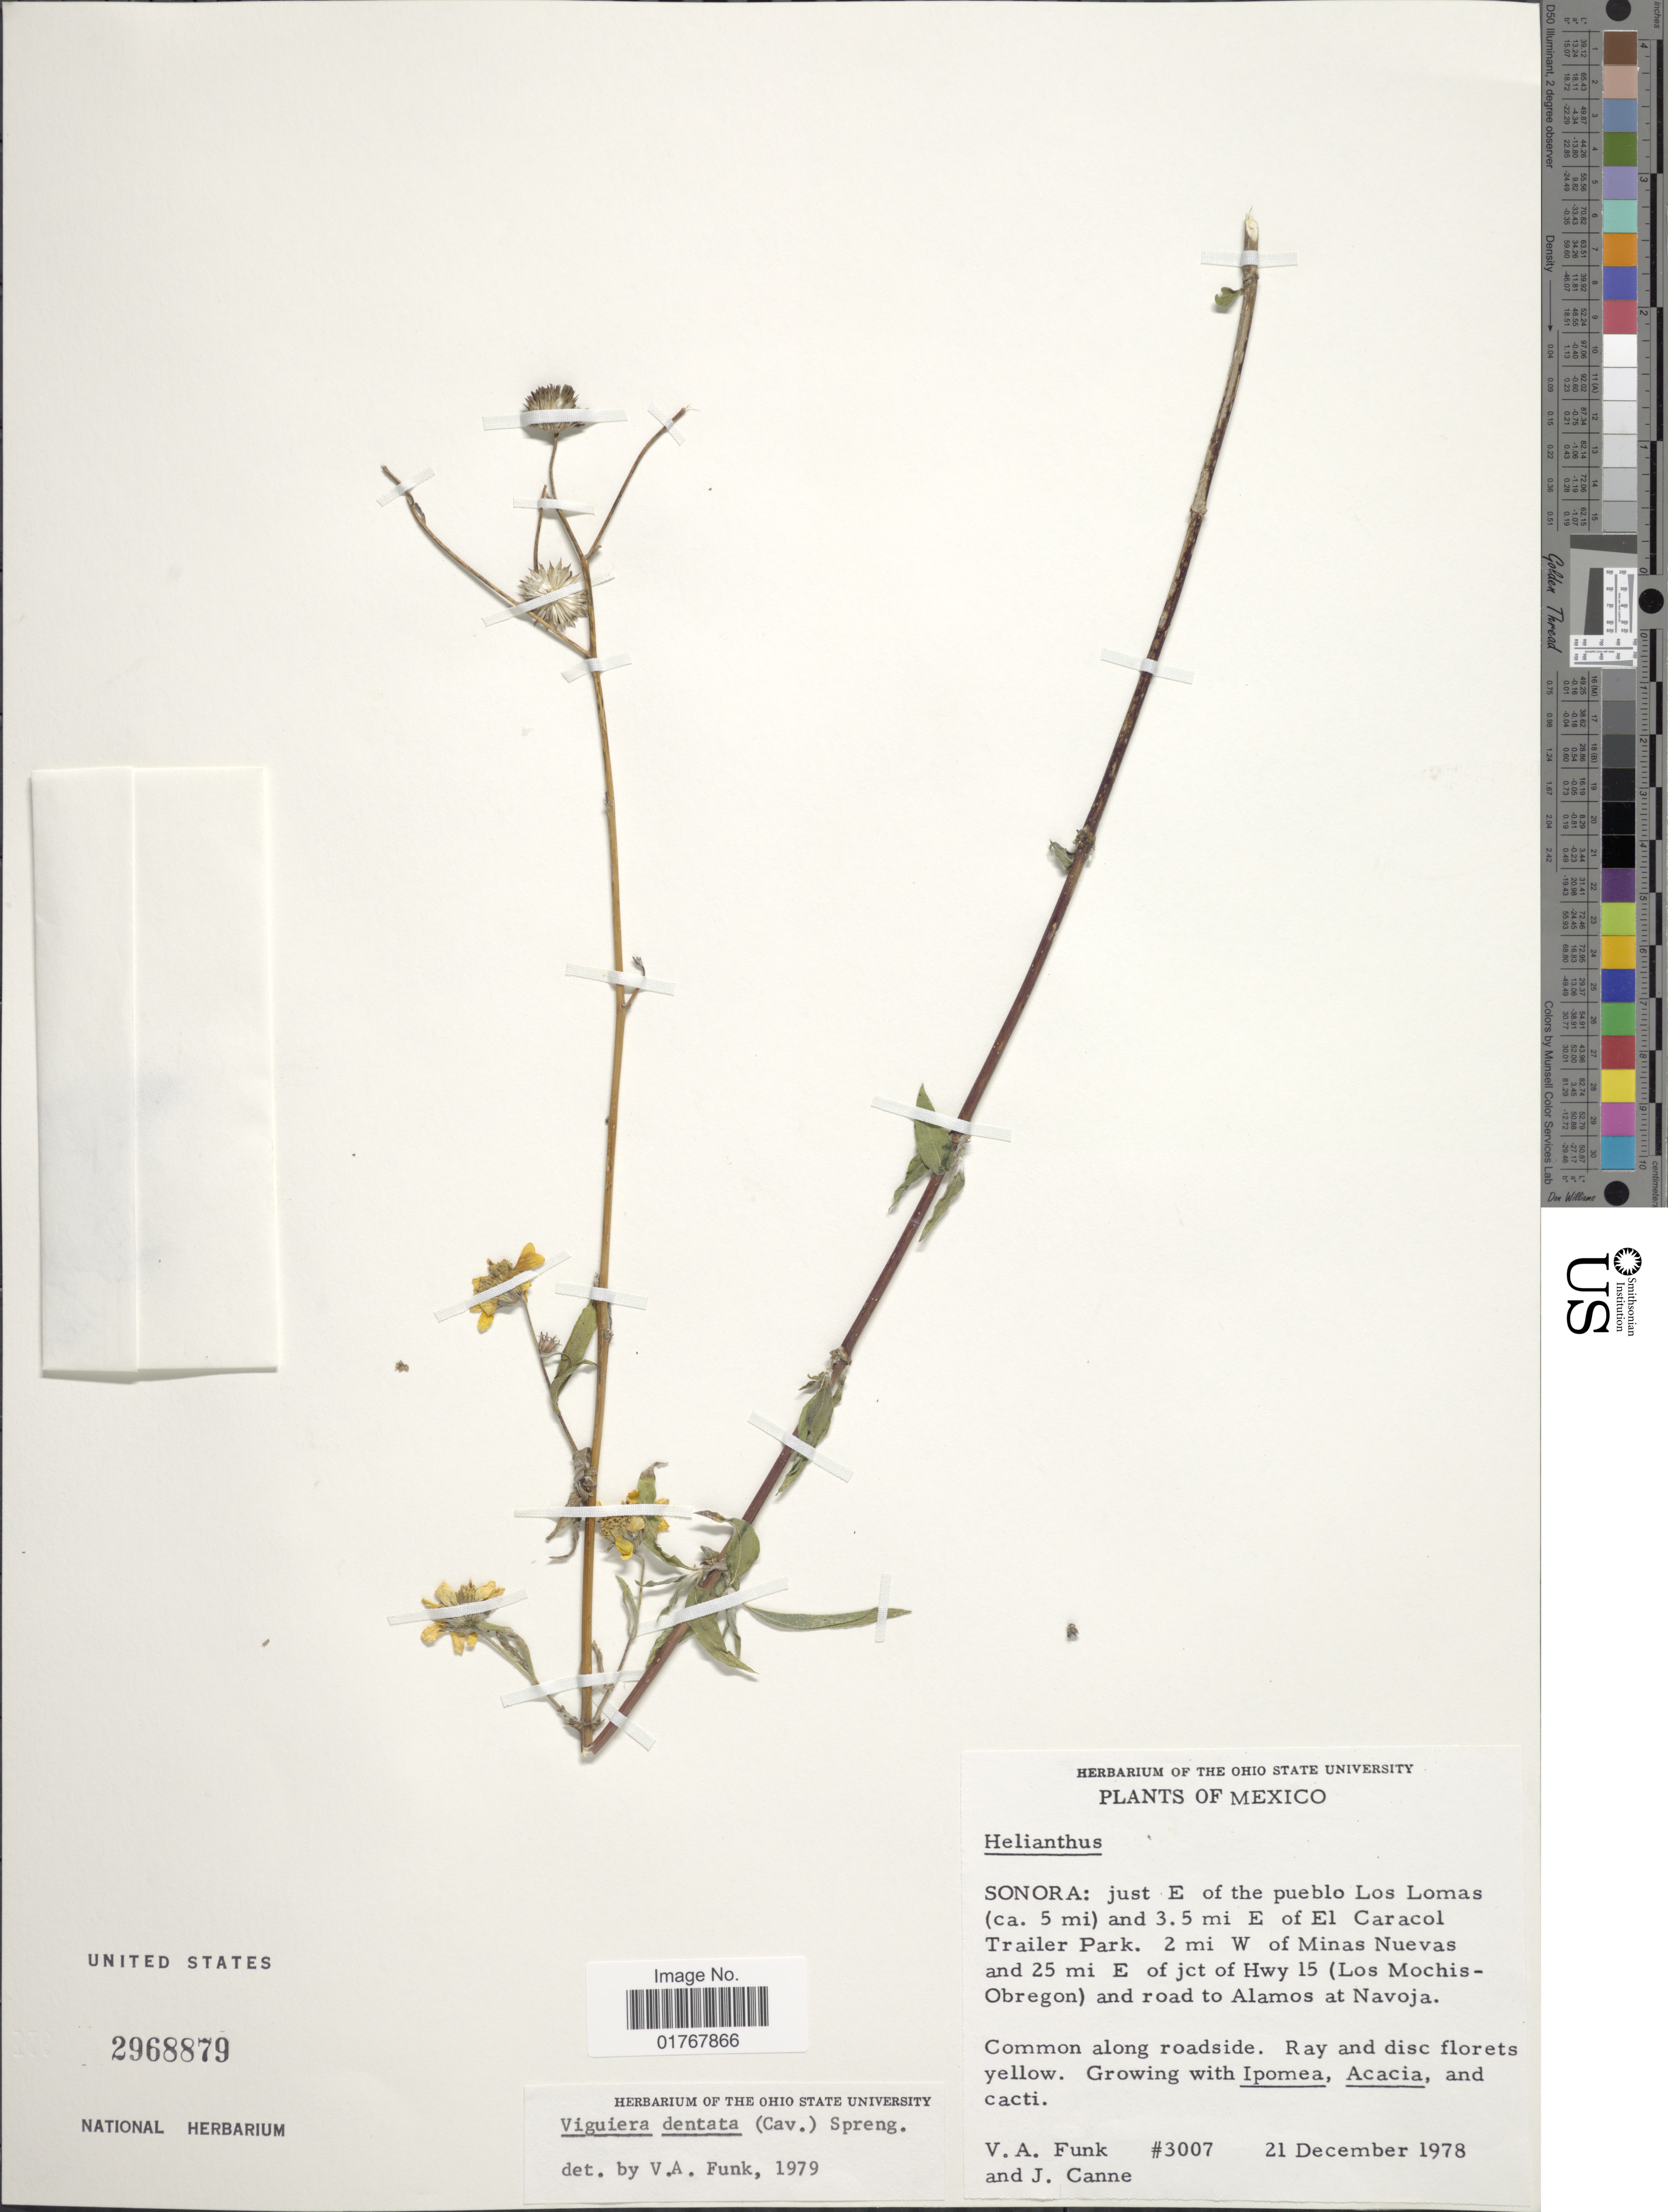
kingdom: Plantae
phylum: Tracheophyta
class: Magnoliopsida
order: Asterales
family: Asteraceae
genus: Viguiera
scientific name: Viguiera dentata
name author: (Cav.) Spreng.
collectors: V. Funk & J. M. Canne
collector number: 3007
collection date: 1978-12-21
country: Mexico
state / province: Sonora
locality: Just E of the pueblo Los Lomas (ca. 5 mi) and 3.5 mi E of El Caracol Trailer Park. 2 mi W of Minas Nuevas and 25 mi E of jct Hwy 15 (Los Mochis-Obregon) and road to Alamos Navoja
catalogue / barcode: US 2968879